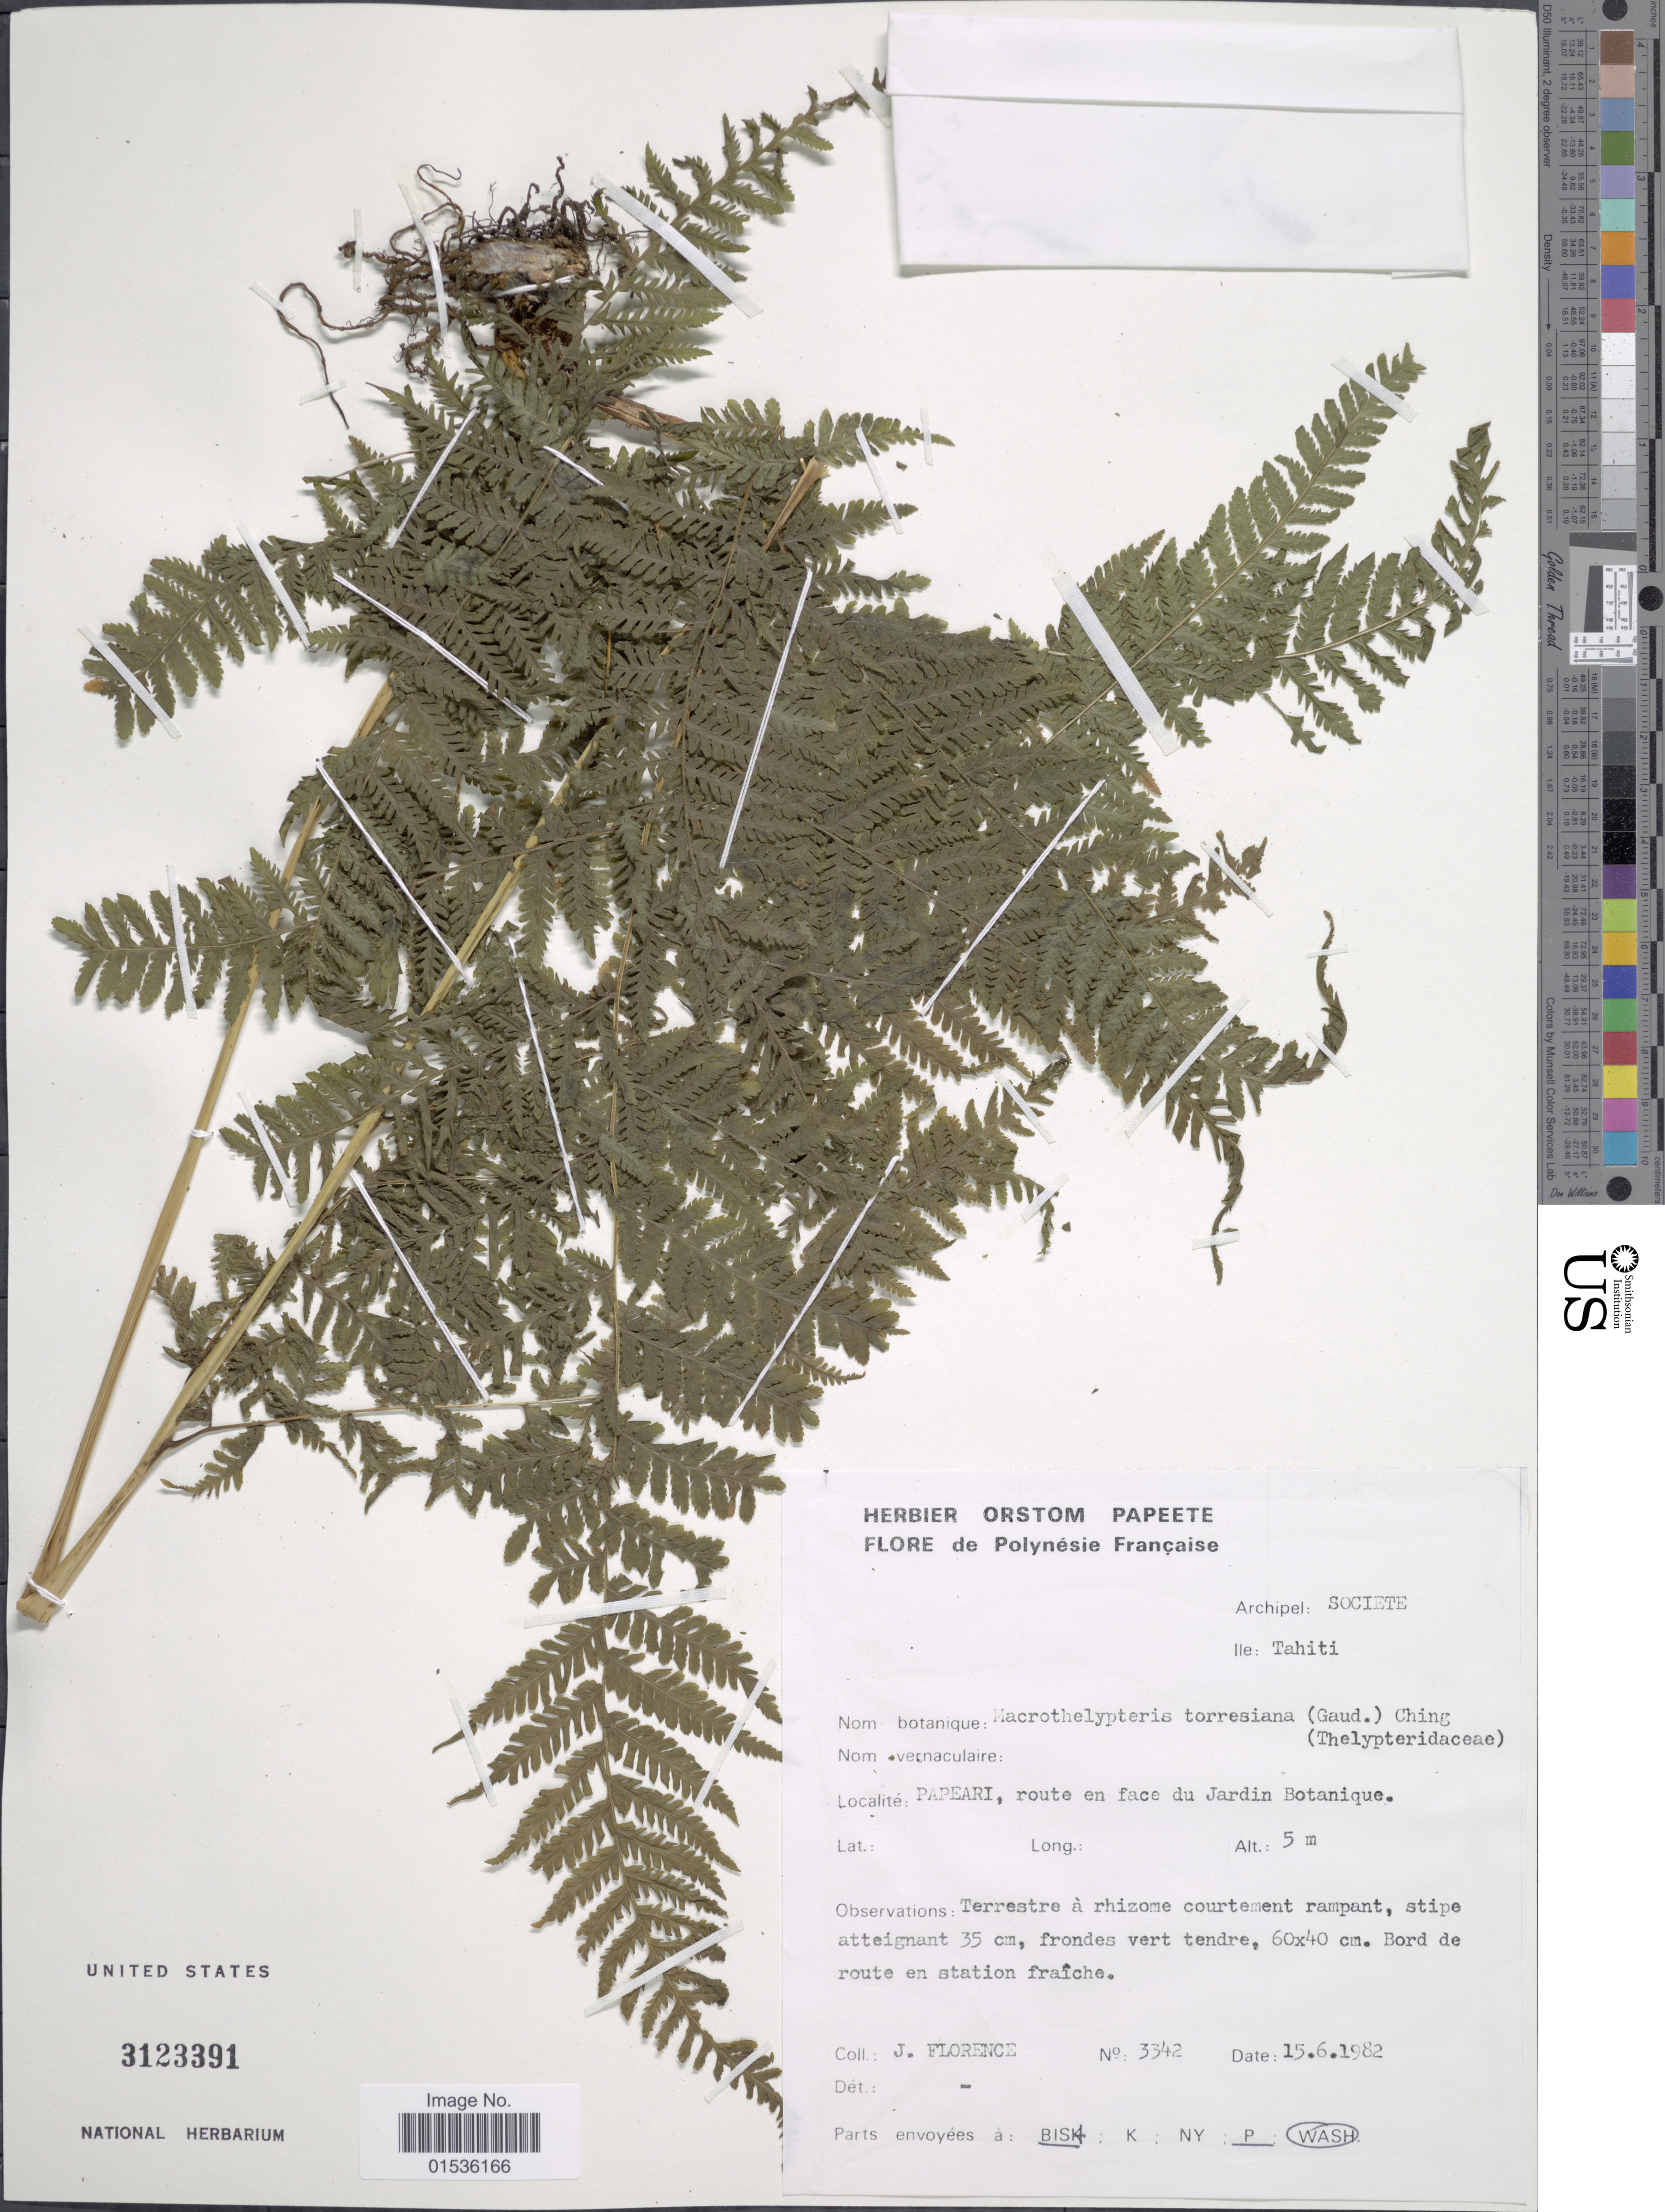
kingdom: Plantae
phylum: Tracheophyta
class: Polypodiopsida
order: Polypodiales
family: Thelypteridaceae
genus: Macrothelypteris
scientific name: Macrothelypteris torresiana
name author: (Gaudich.) Ching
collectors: J. Florence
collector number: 3342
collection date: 1982-06-15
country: French Polynesia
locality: Polynesie Francaise, Papeari, route en face du Jardin Botanique.Archipel: Societe, Ile: Tahiti.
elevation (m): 5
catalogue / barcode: US 3123391